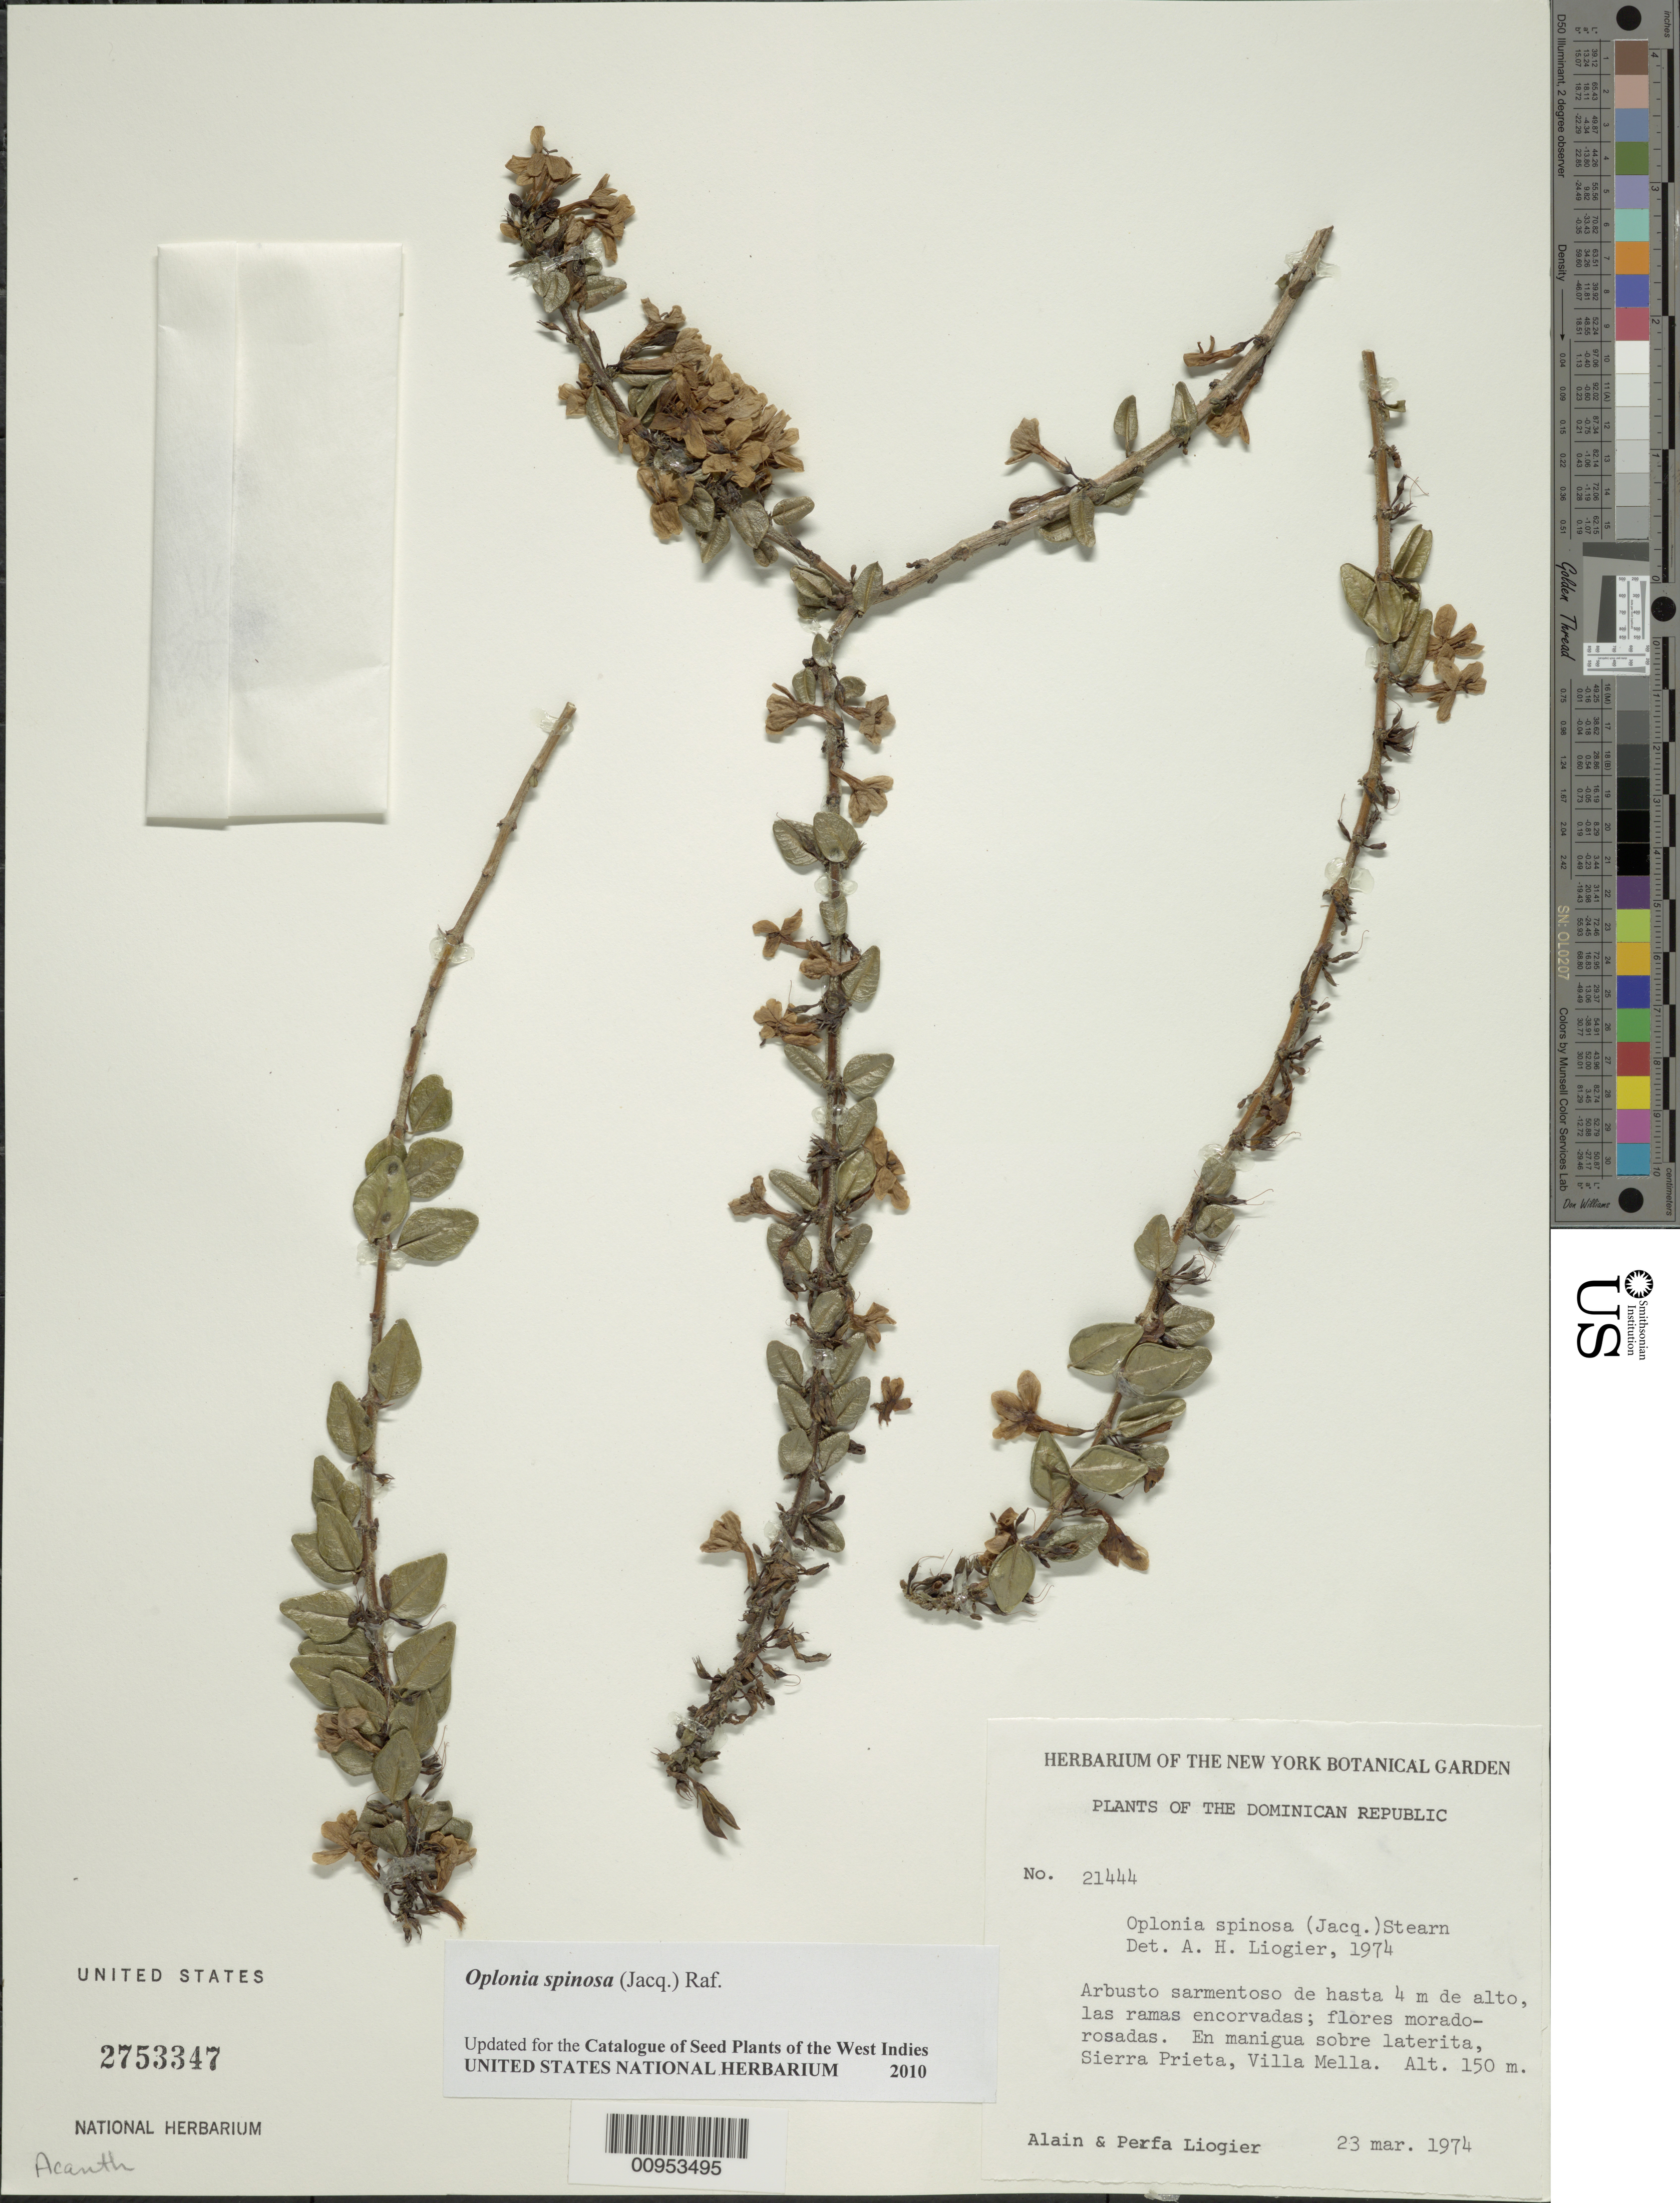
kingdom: Plantae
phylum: Tracheophyta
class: Magnoliopsida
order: Lamiales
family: Acanthaceae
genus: Oplonia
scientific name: Oplonia spinosa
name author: Raf.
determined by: Liogier, Alain H.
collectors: A. H. Liogier & M. P. Liogier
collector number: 21444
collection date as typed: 23 Mar 1974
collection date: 1974-03-23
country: Dominican Republic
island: Hispaniola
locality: Sierra Prieta, Villa Mella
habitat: En manigua sobre laterita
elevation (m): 150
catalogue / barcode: US 2753347